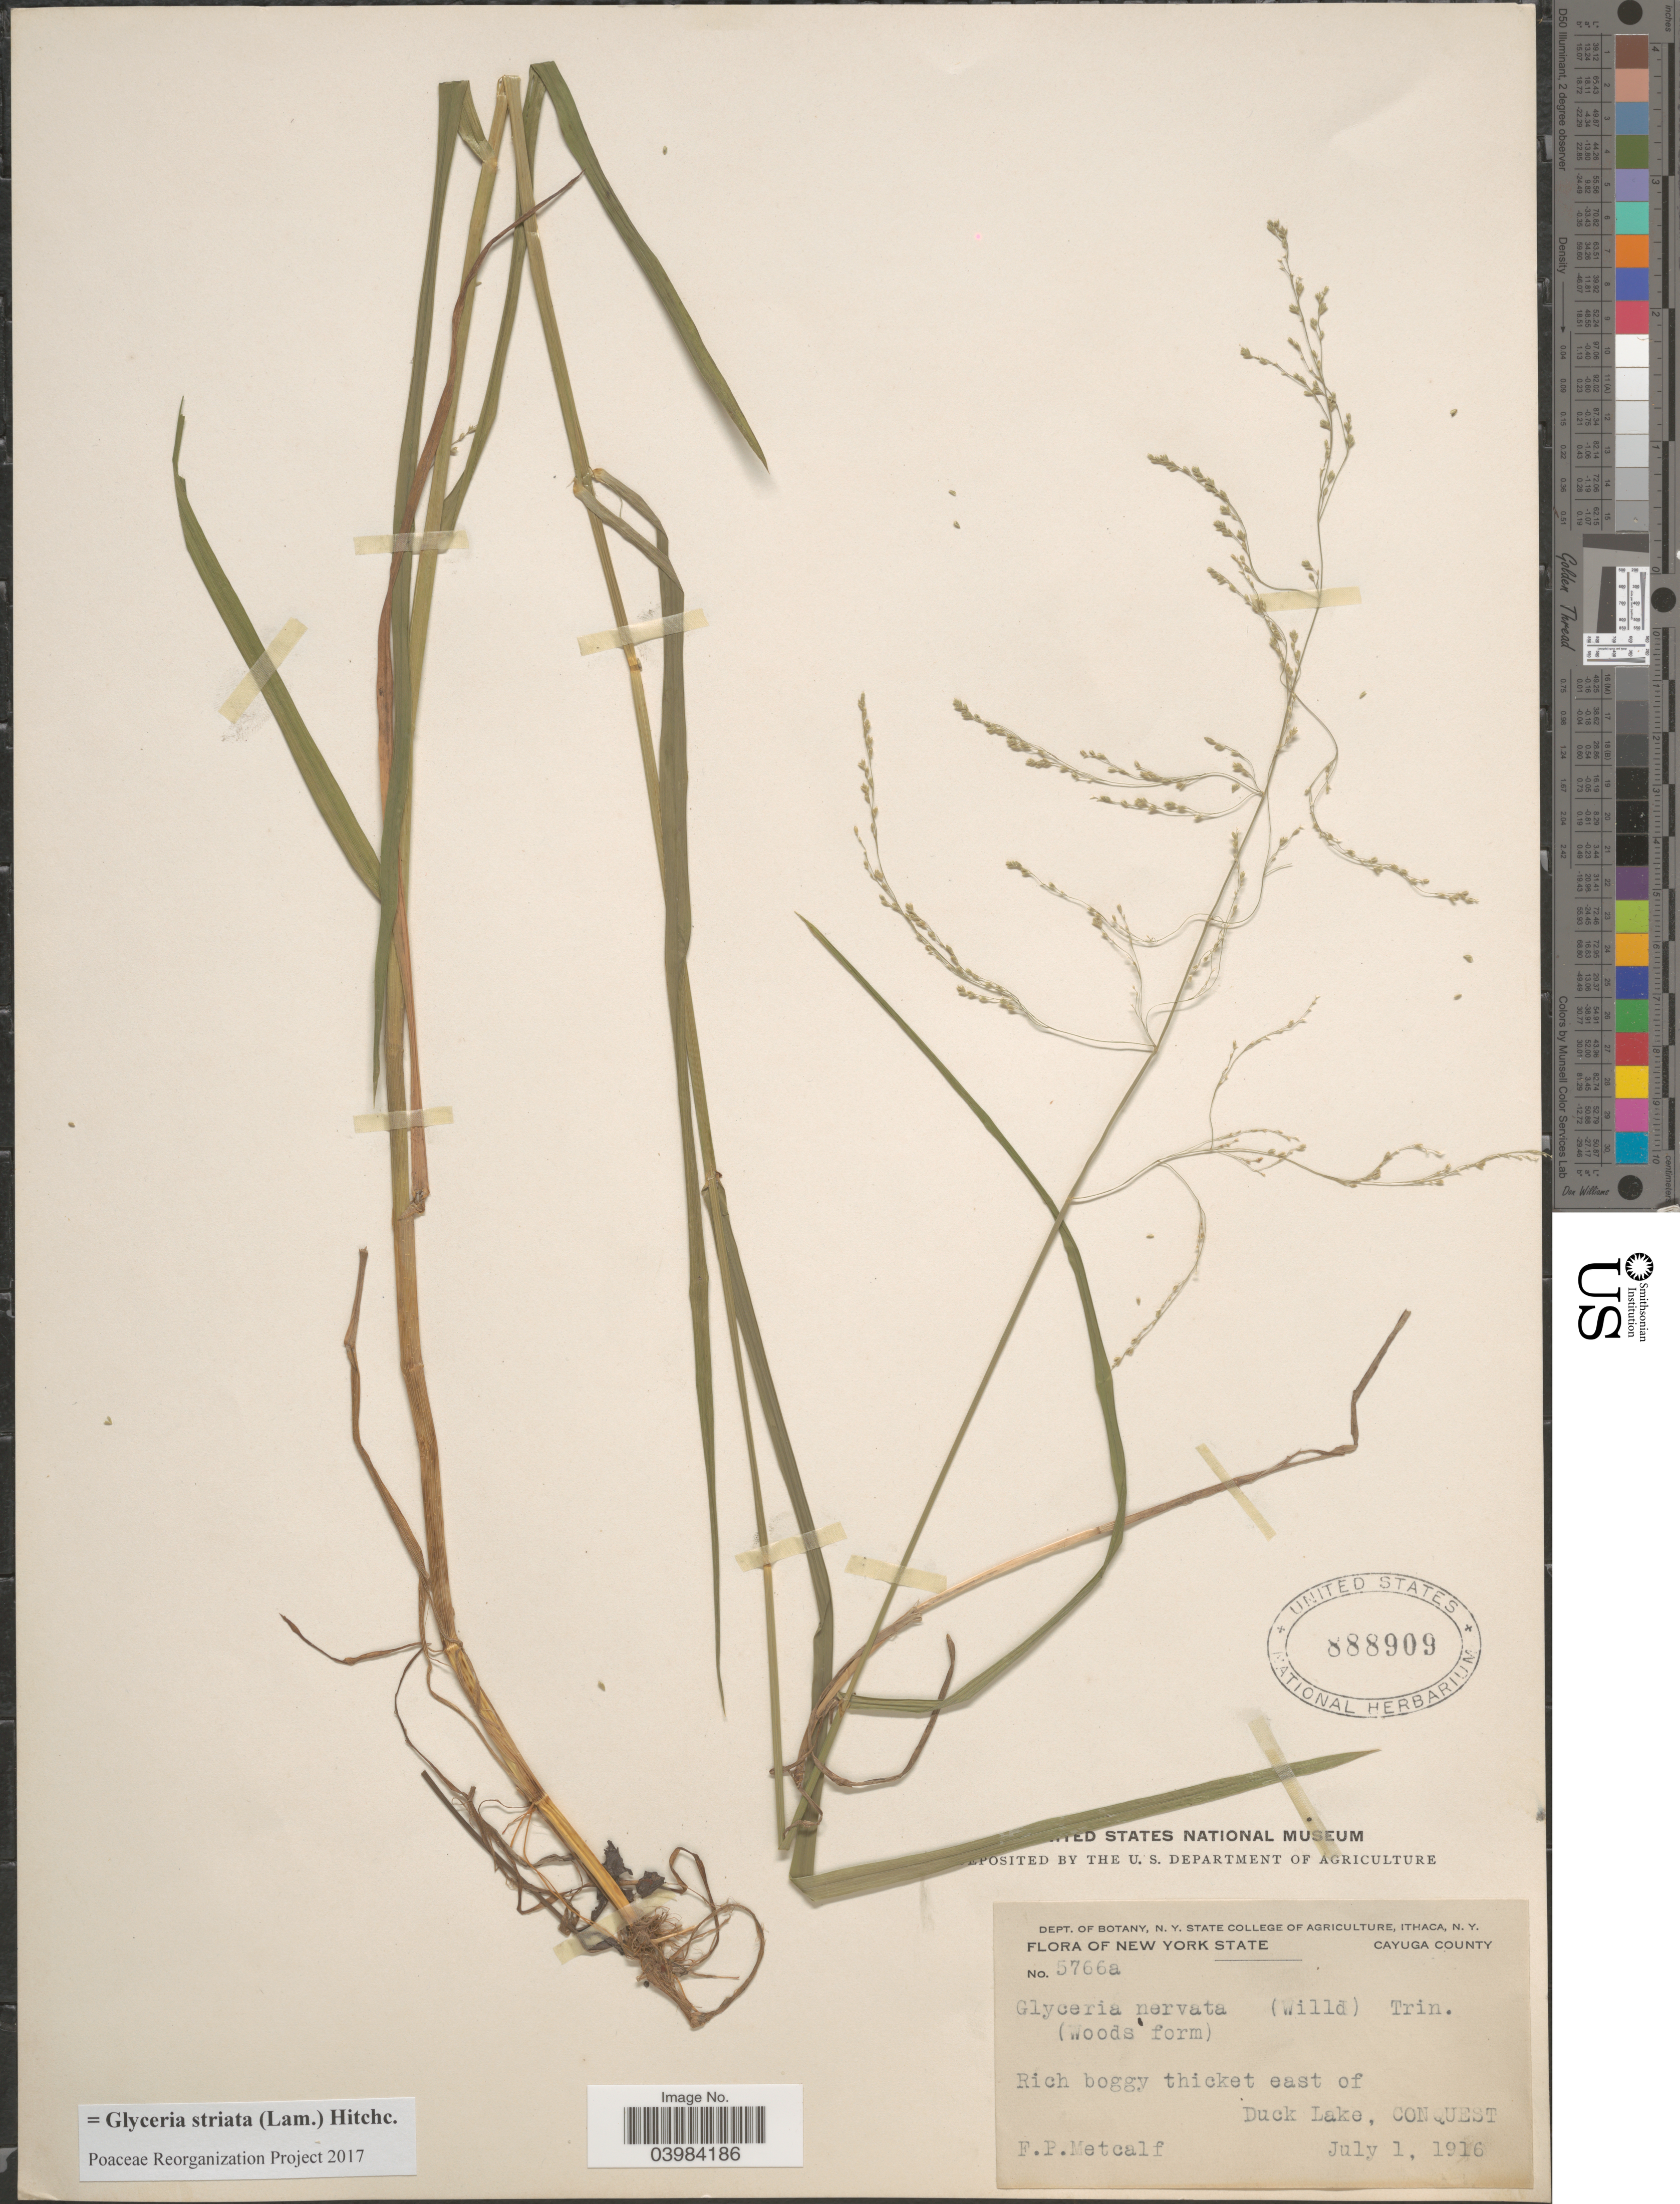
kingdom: Plantae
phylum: Tracheophyta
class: Liliopsida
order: Poales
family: Poaceae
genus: Glyceria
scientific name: Glyceria striata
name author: (Lam.) Hitchc.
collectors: F. Metcalf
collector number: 5766a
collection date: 1916-07-01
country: United States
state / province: New York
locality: Cayuga County. Rich boggy thicket east of Duck Lake, Conquest.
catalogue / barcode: US 888909